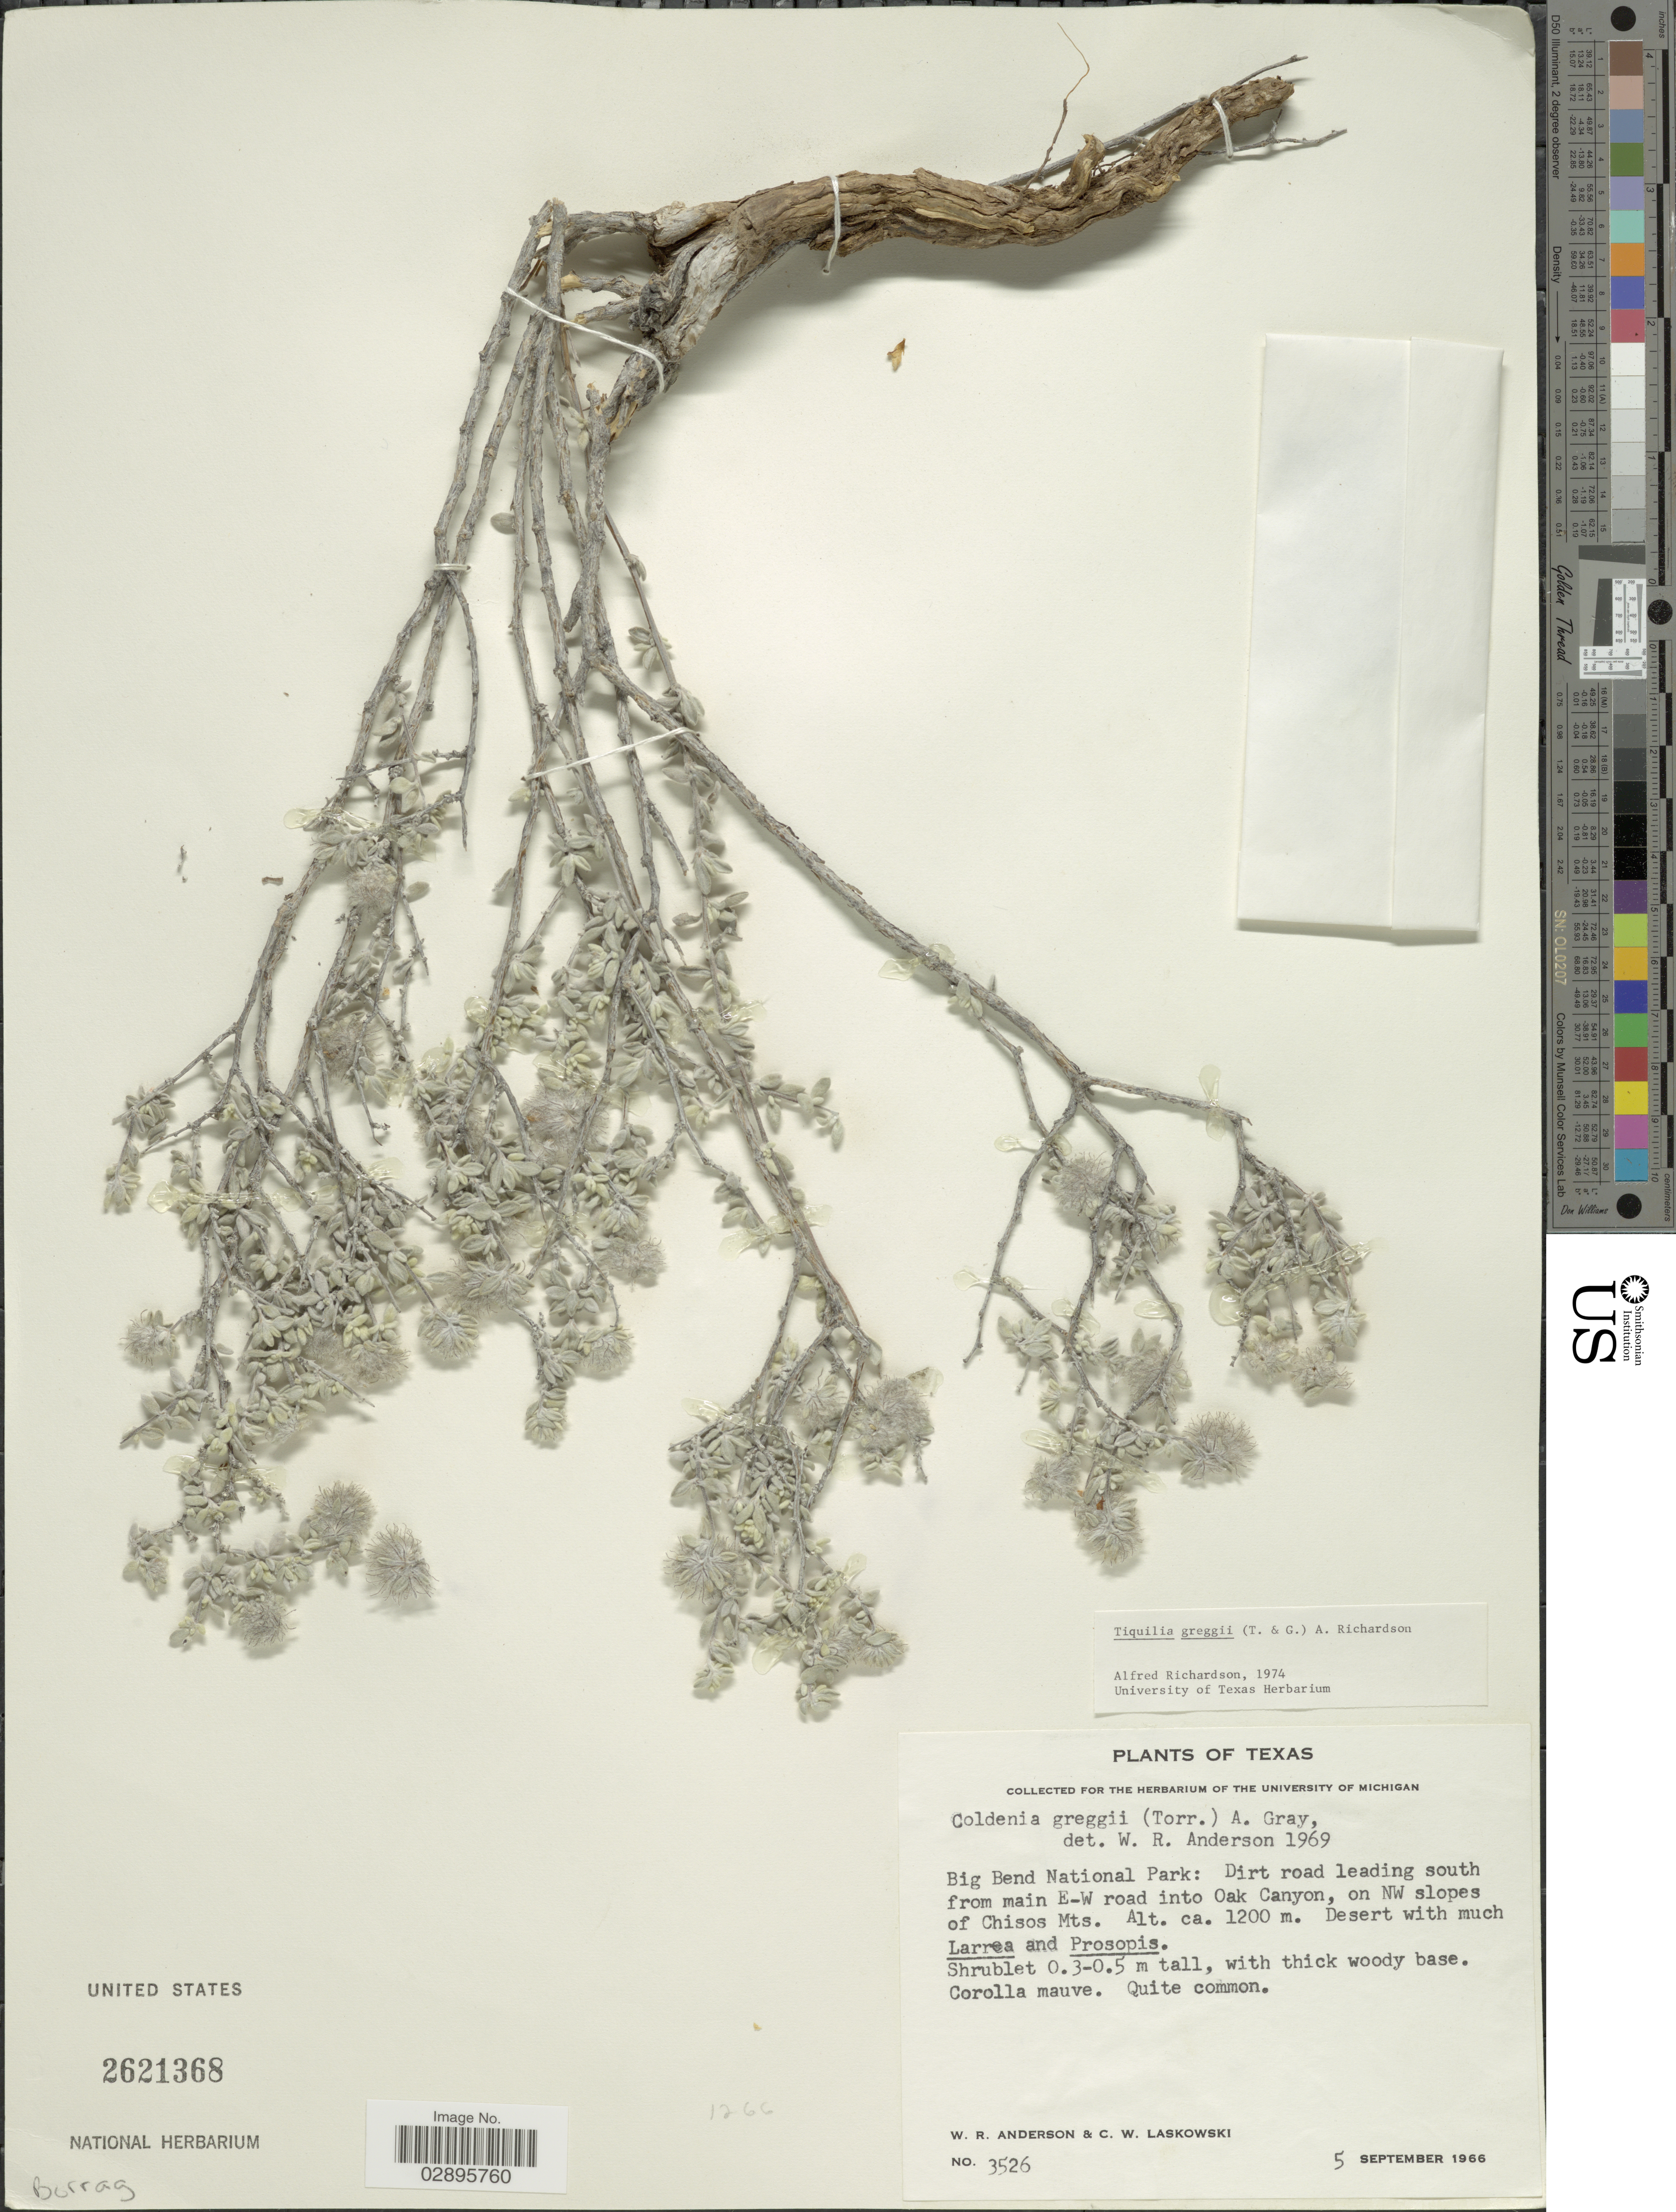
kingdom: Plantae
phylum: Tracheophyta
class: Magnoliopsida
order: Boraginales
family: Ehretiaceae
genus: Tiquilia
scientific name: Tiquilia greggii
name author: (Torr.) A.T. Richardson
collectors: W. Anderson & C. Laskowski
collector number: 3526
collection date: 1966-09-05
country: United States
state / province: Texas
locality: Big Bend National Park: Dirt road leading south from main E-W road into Oak Canyon, on NW slopes of Chisos Mts.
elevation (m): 1200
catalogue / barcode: US 2621368